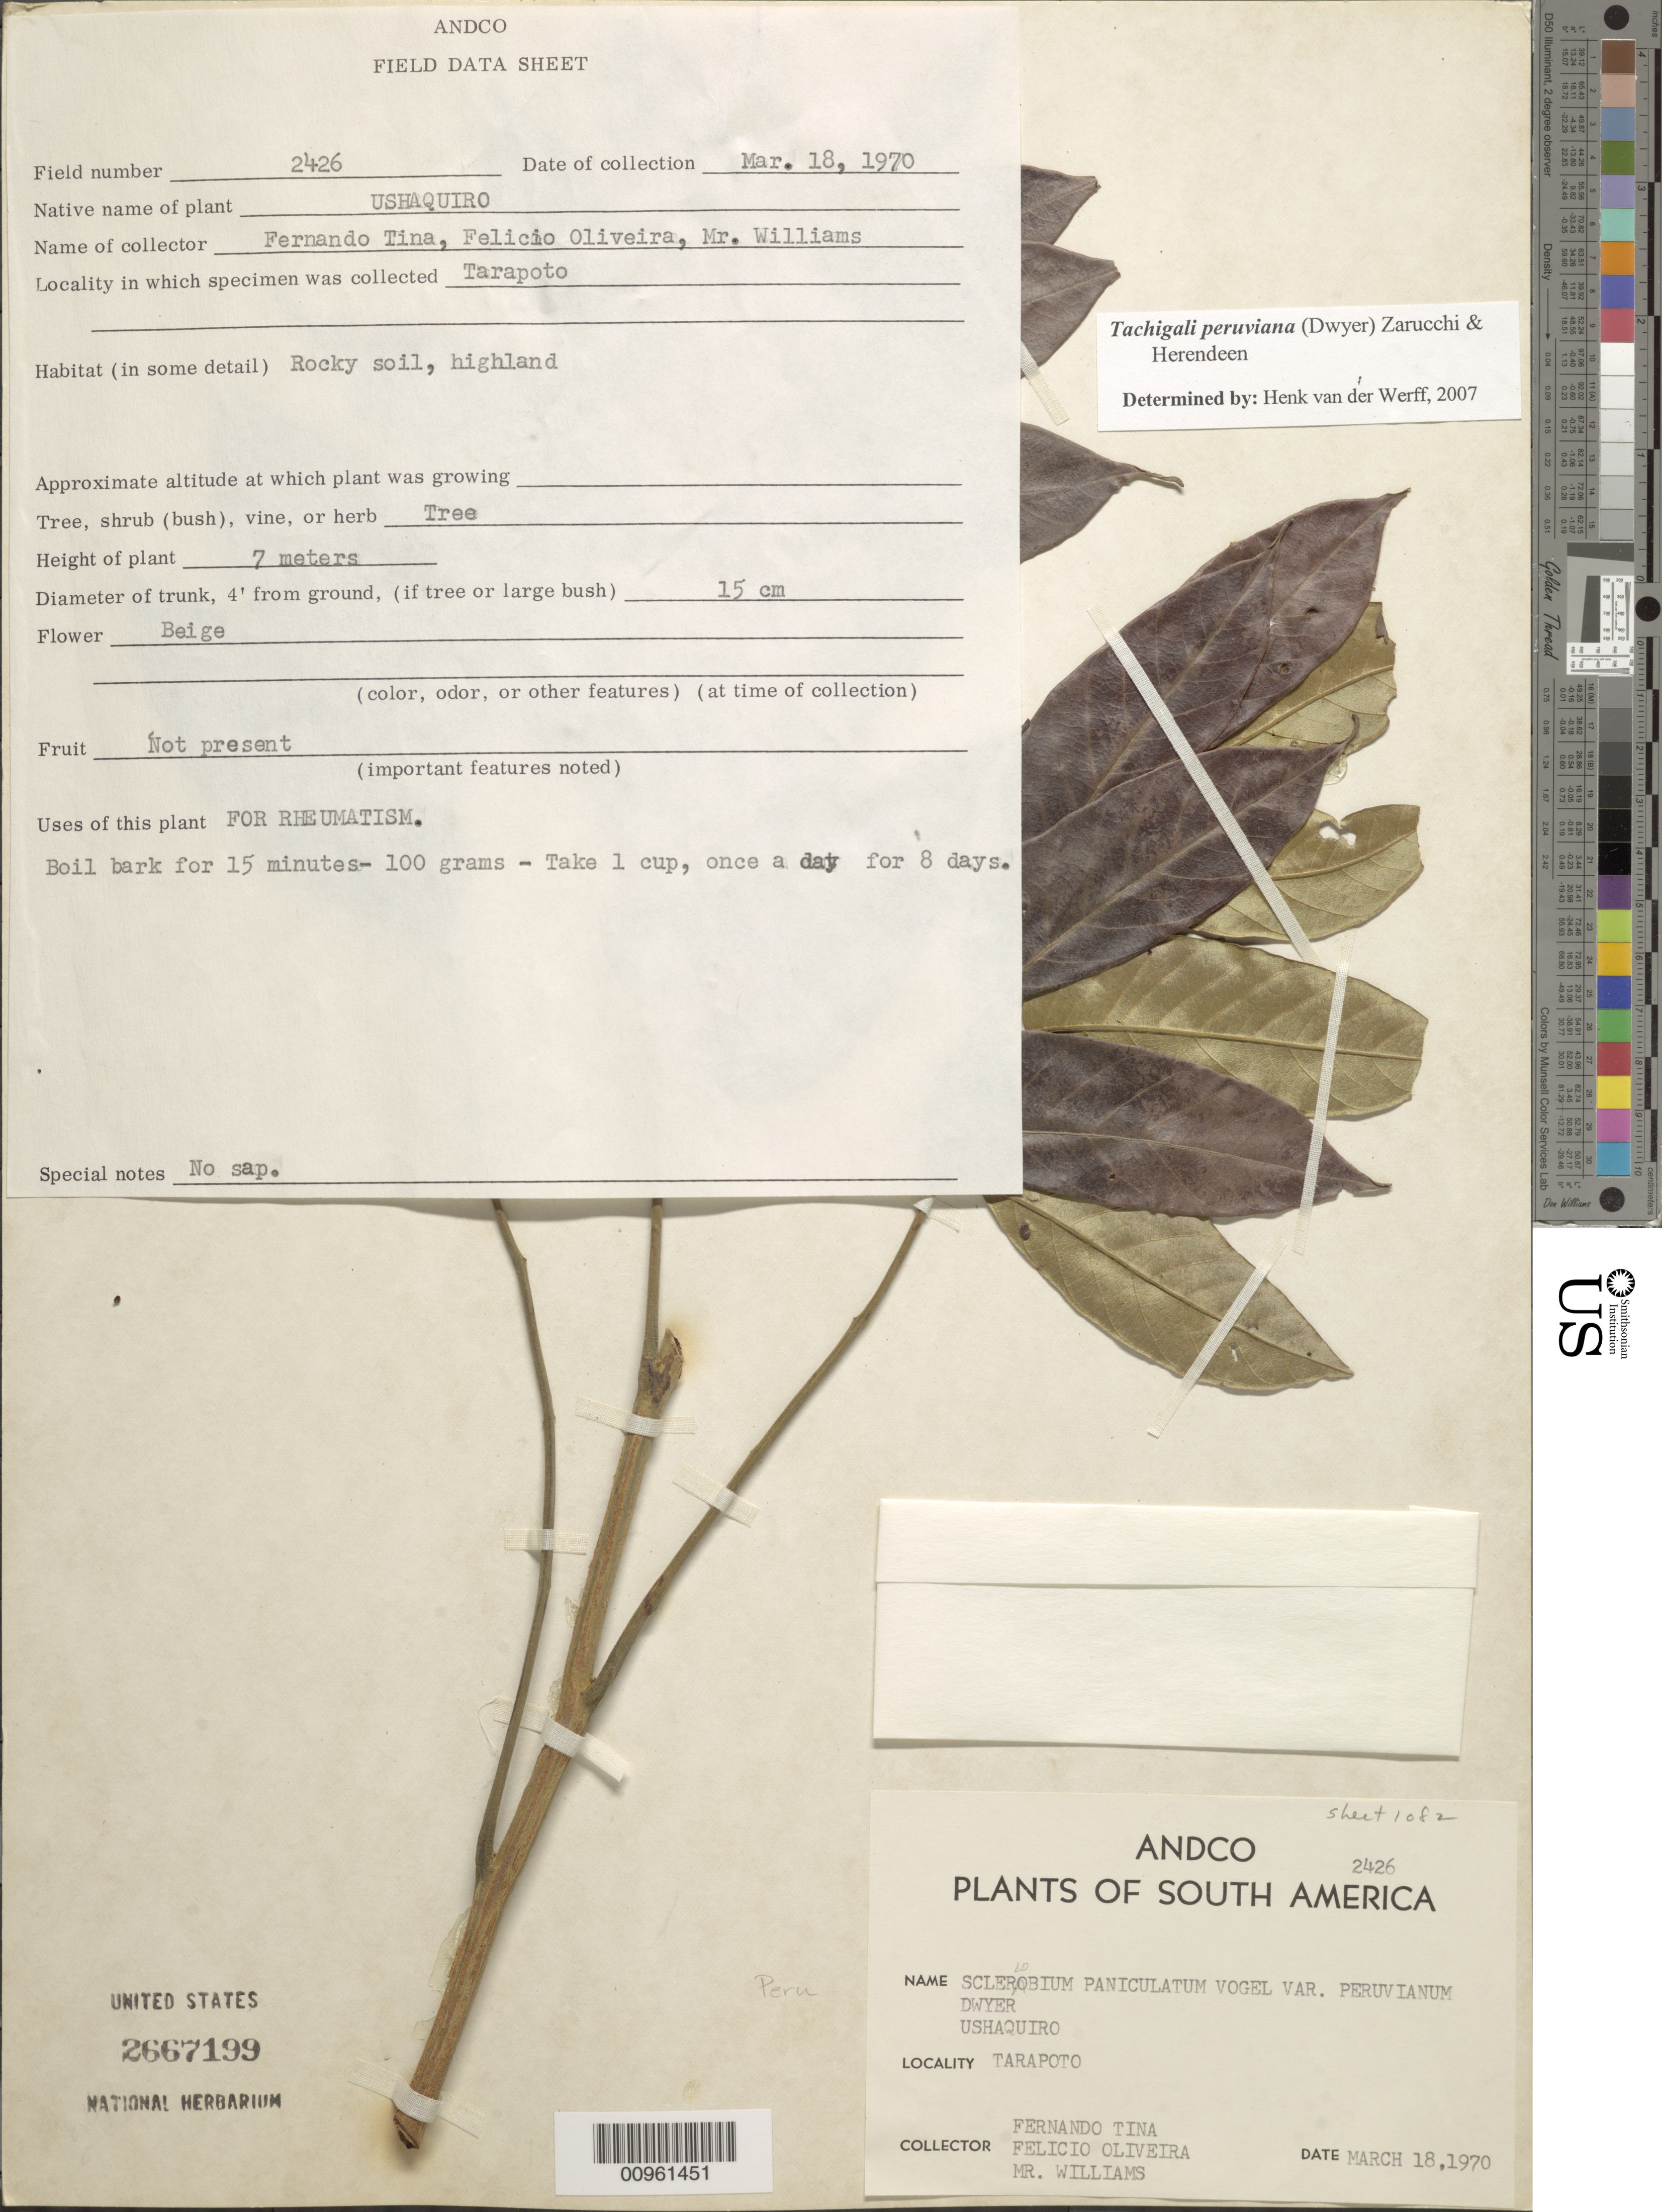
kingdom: Plantae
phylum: Tracheophyta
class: Magnoliopsida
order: Fabales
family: Fabaceae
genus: Tachigali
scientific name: Tachigali peruviana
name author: (Dwyer) Zarucchi & Herend.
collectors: F. Tina, F. Oliveira & -- Williams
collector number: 2426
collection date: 1970-03-18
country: Peru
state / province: San Martín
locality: Tatapoto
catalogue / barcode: US 2667199